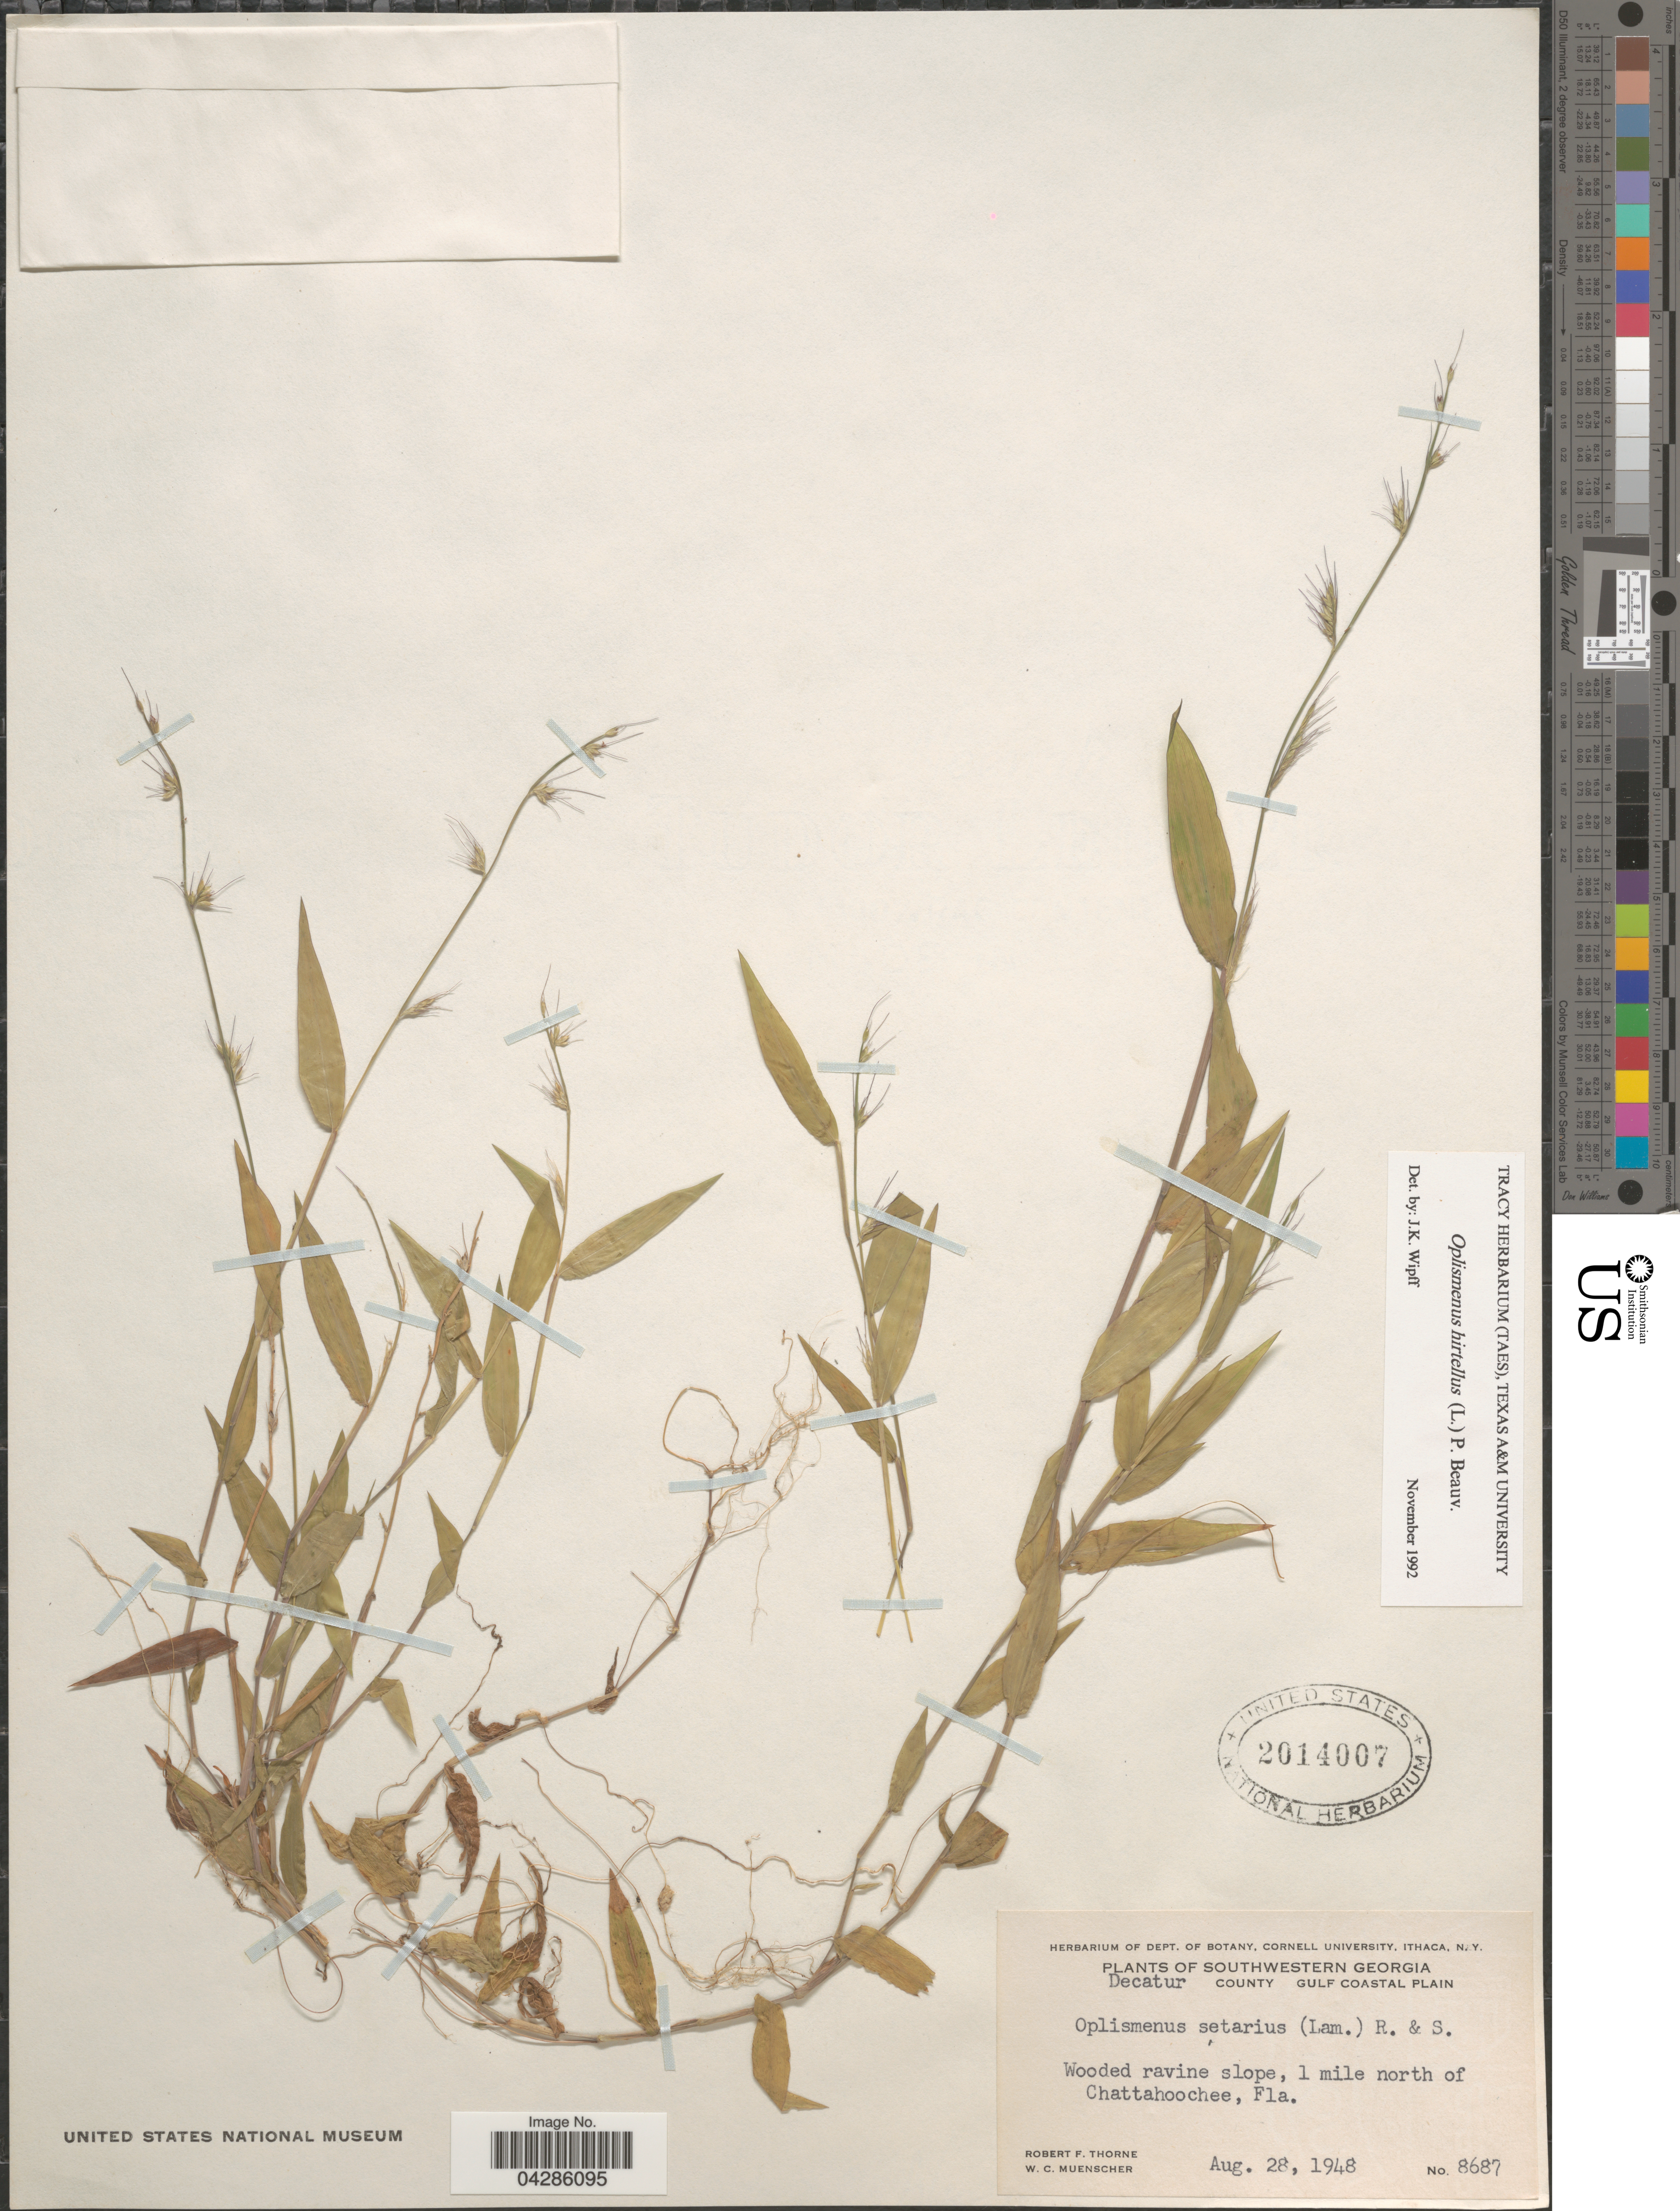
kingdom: Plantae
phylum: Tracheophyta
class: Liliopsida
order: Poales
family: Poaceae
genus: Oplismenus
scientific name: Oplismenus hirtellus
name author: (L.) P. Beauv.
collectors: R. F. Thorne & W. Muenscher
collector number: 8687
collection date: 1948-08-28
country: United States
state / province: Florida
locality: Southwestern Georgia. Decatur County Gulf Coastal Plain. Wooded ravine slope, 1 mile north of Chattahoochee.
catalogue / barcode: US 2014007